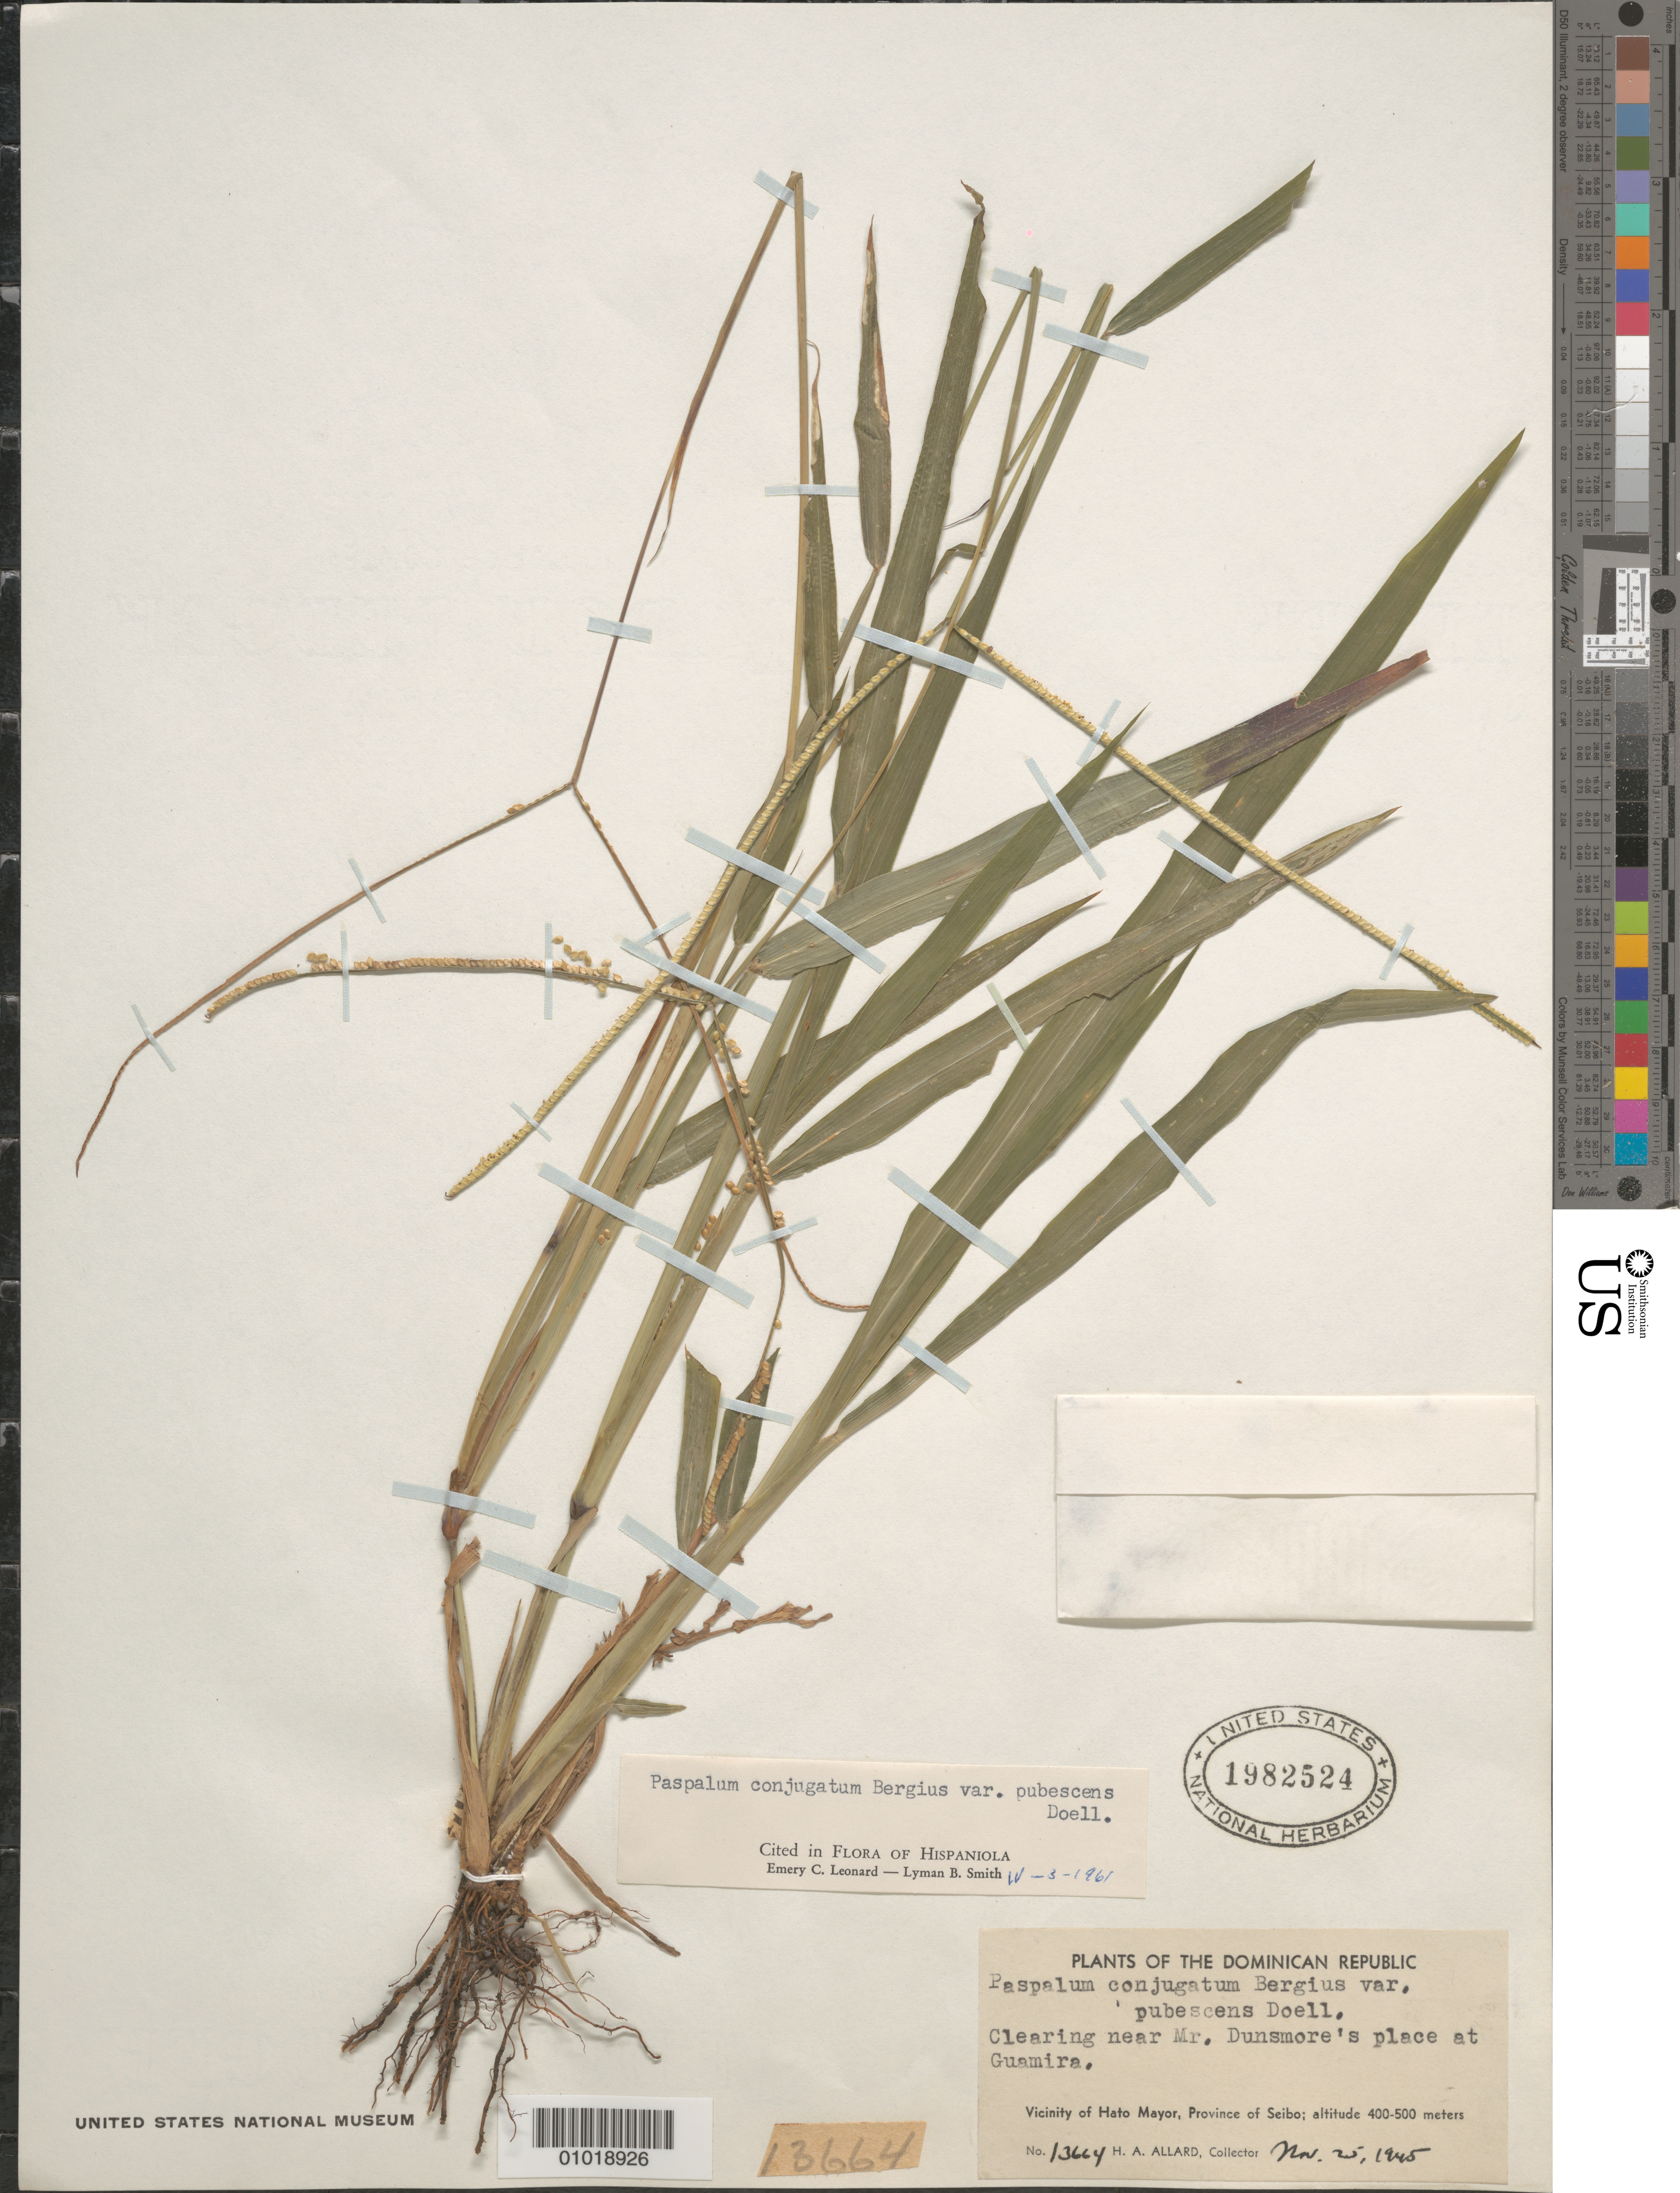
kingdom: Plantae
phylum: Tracheophyta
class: Liliopsida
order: Poales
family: Poaceae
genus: Paspalum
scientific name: Paspalum conjugatum var. pubescens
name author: Döll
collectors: H. A. Allard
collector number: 13664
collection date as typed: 25 Nov 1945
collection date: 1945-11-25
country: Dominican Republic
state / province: Hato Mayor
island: Hispaniola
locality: Vic. of Hato Mayor, clearing near Mr. Dunsmore's place at Guamira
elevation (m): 400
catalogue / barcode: US 1982524